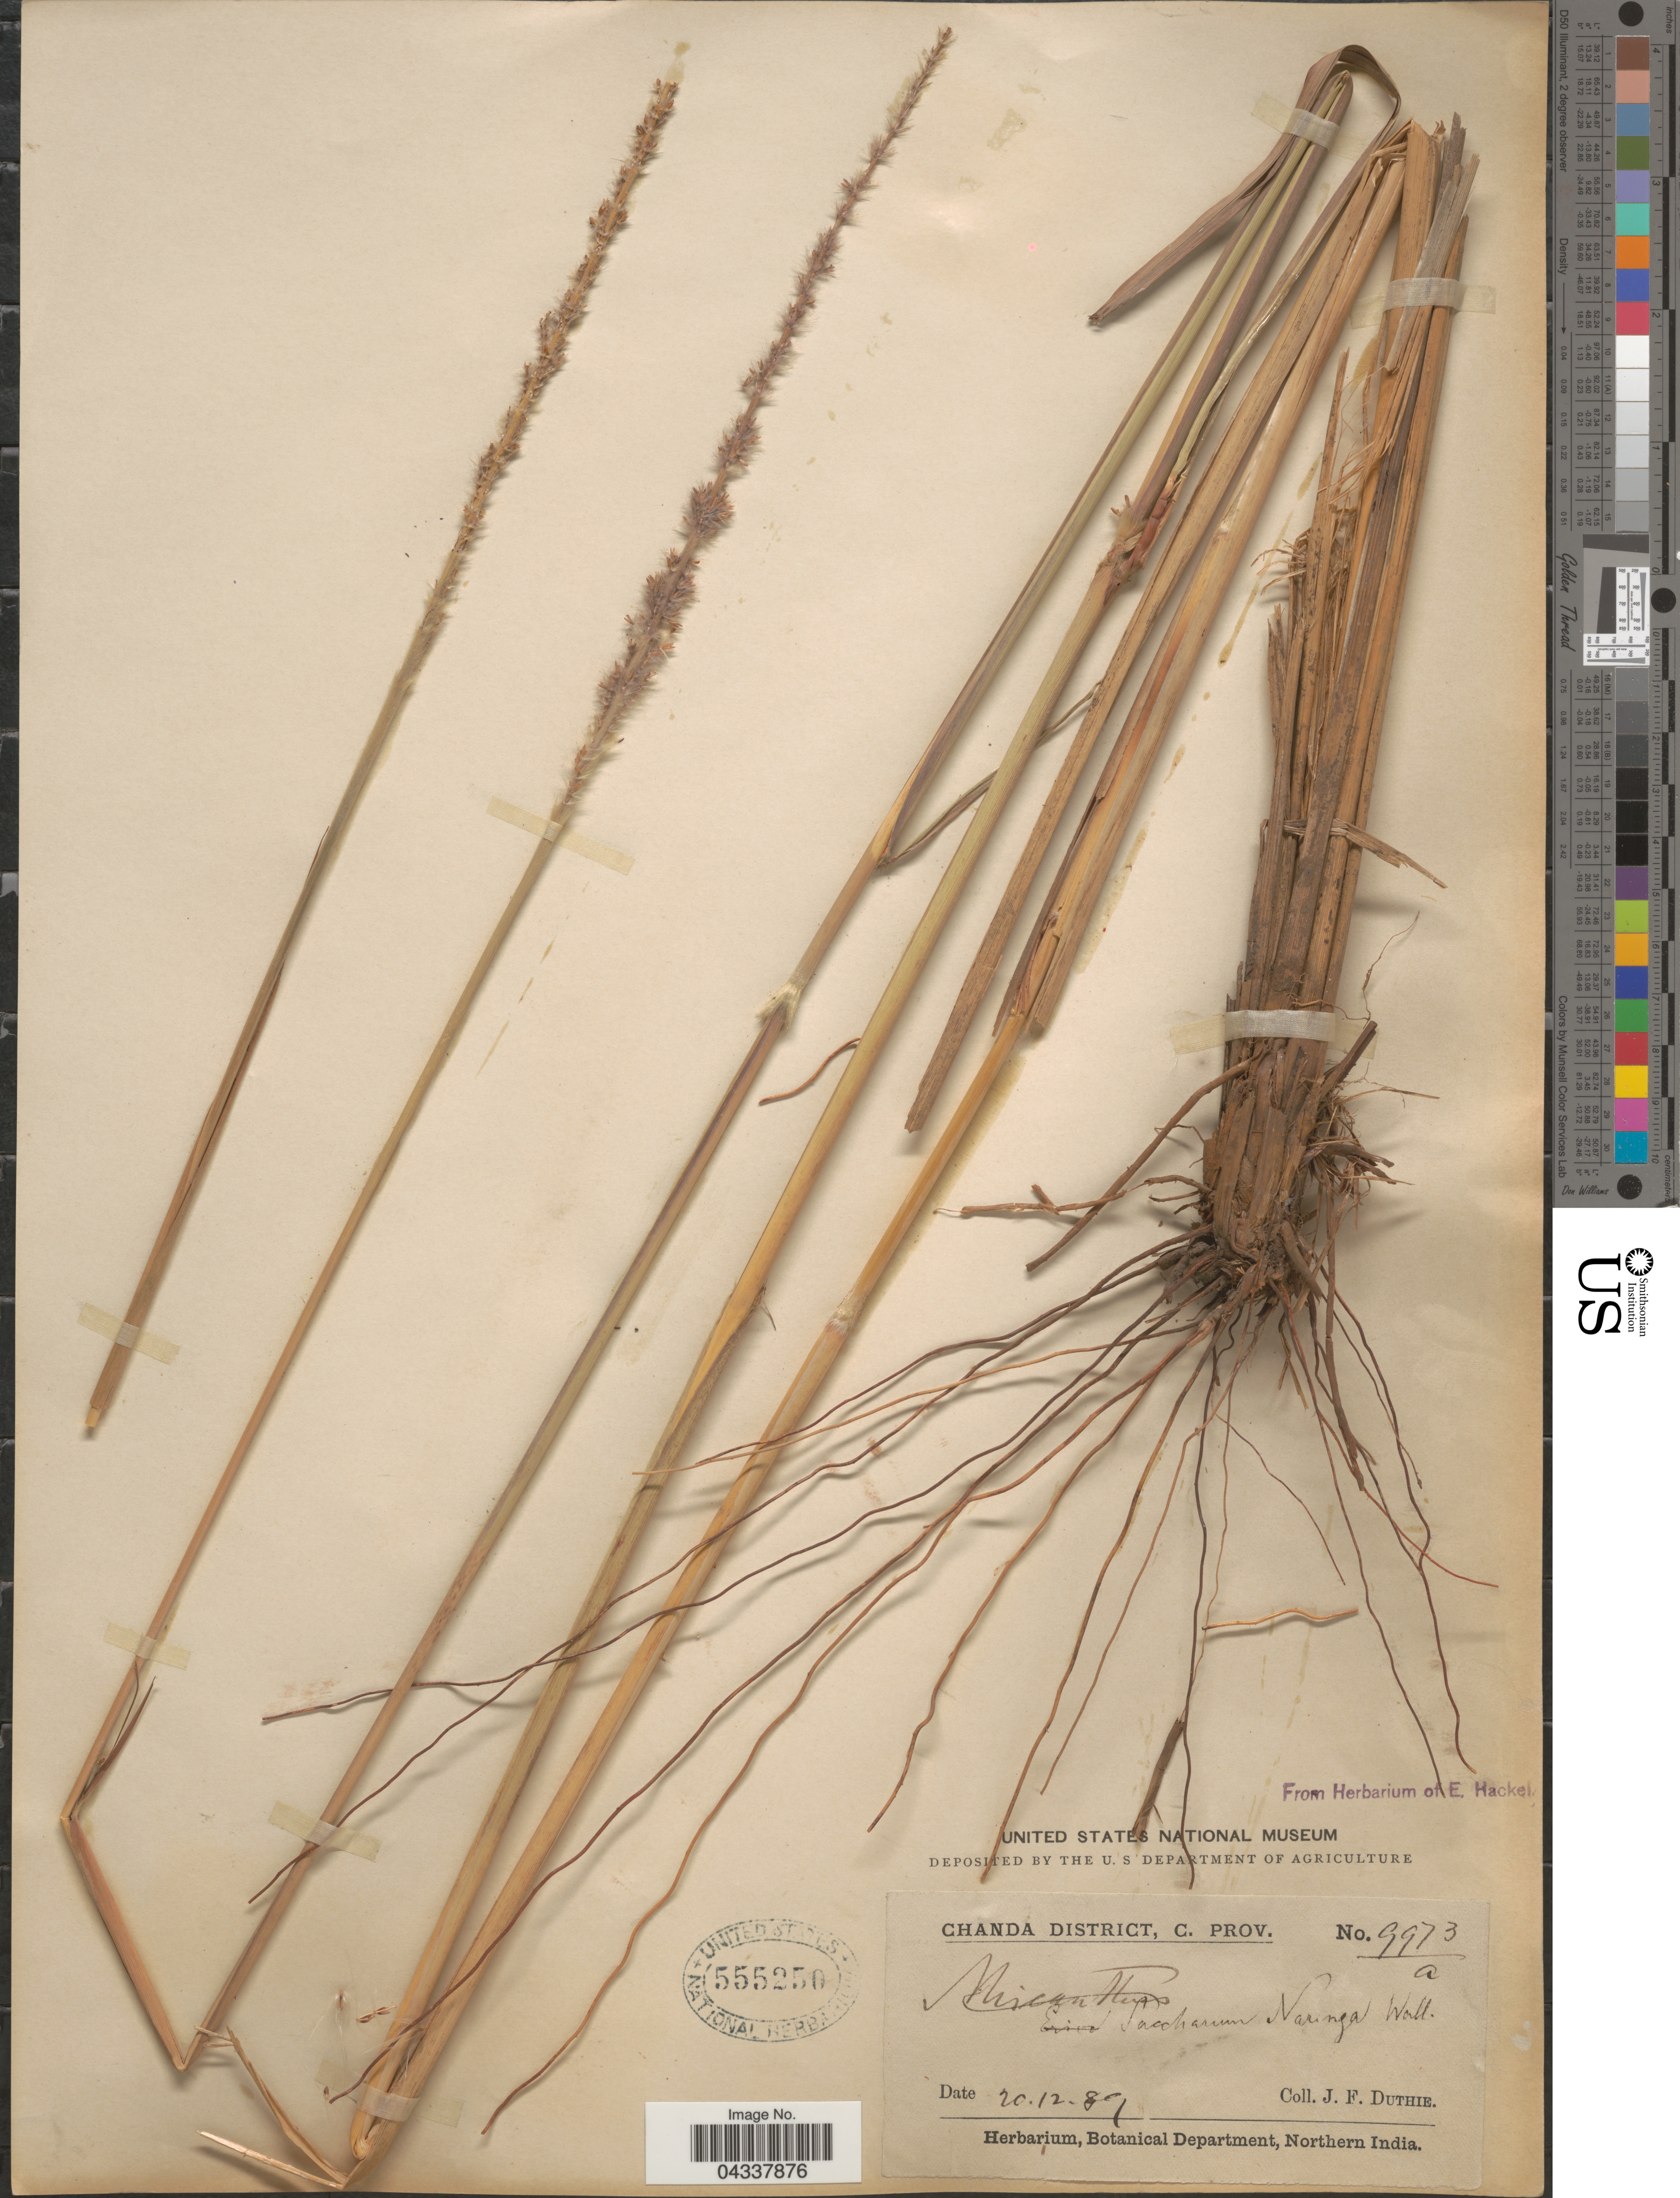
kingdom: Plantae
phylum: Tracheophyta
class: Liliopsida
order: Poales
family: Poaceae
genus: Narenga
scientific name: Narenga porphyrocoma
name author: (Hance) Bor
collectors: J. F. Duthie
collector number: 9973a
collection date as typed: Transcribed d/m/y: 20/12/89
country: India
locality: Chanda District, C. Prov.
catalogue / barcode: US 555250